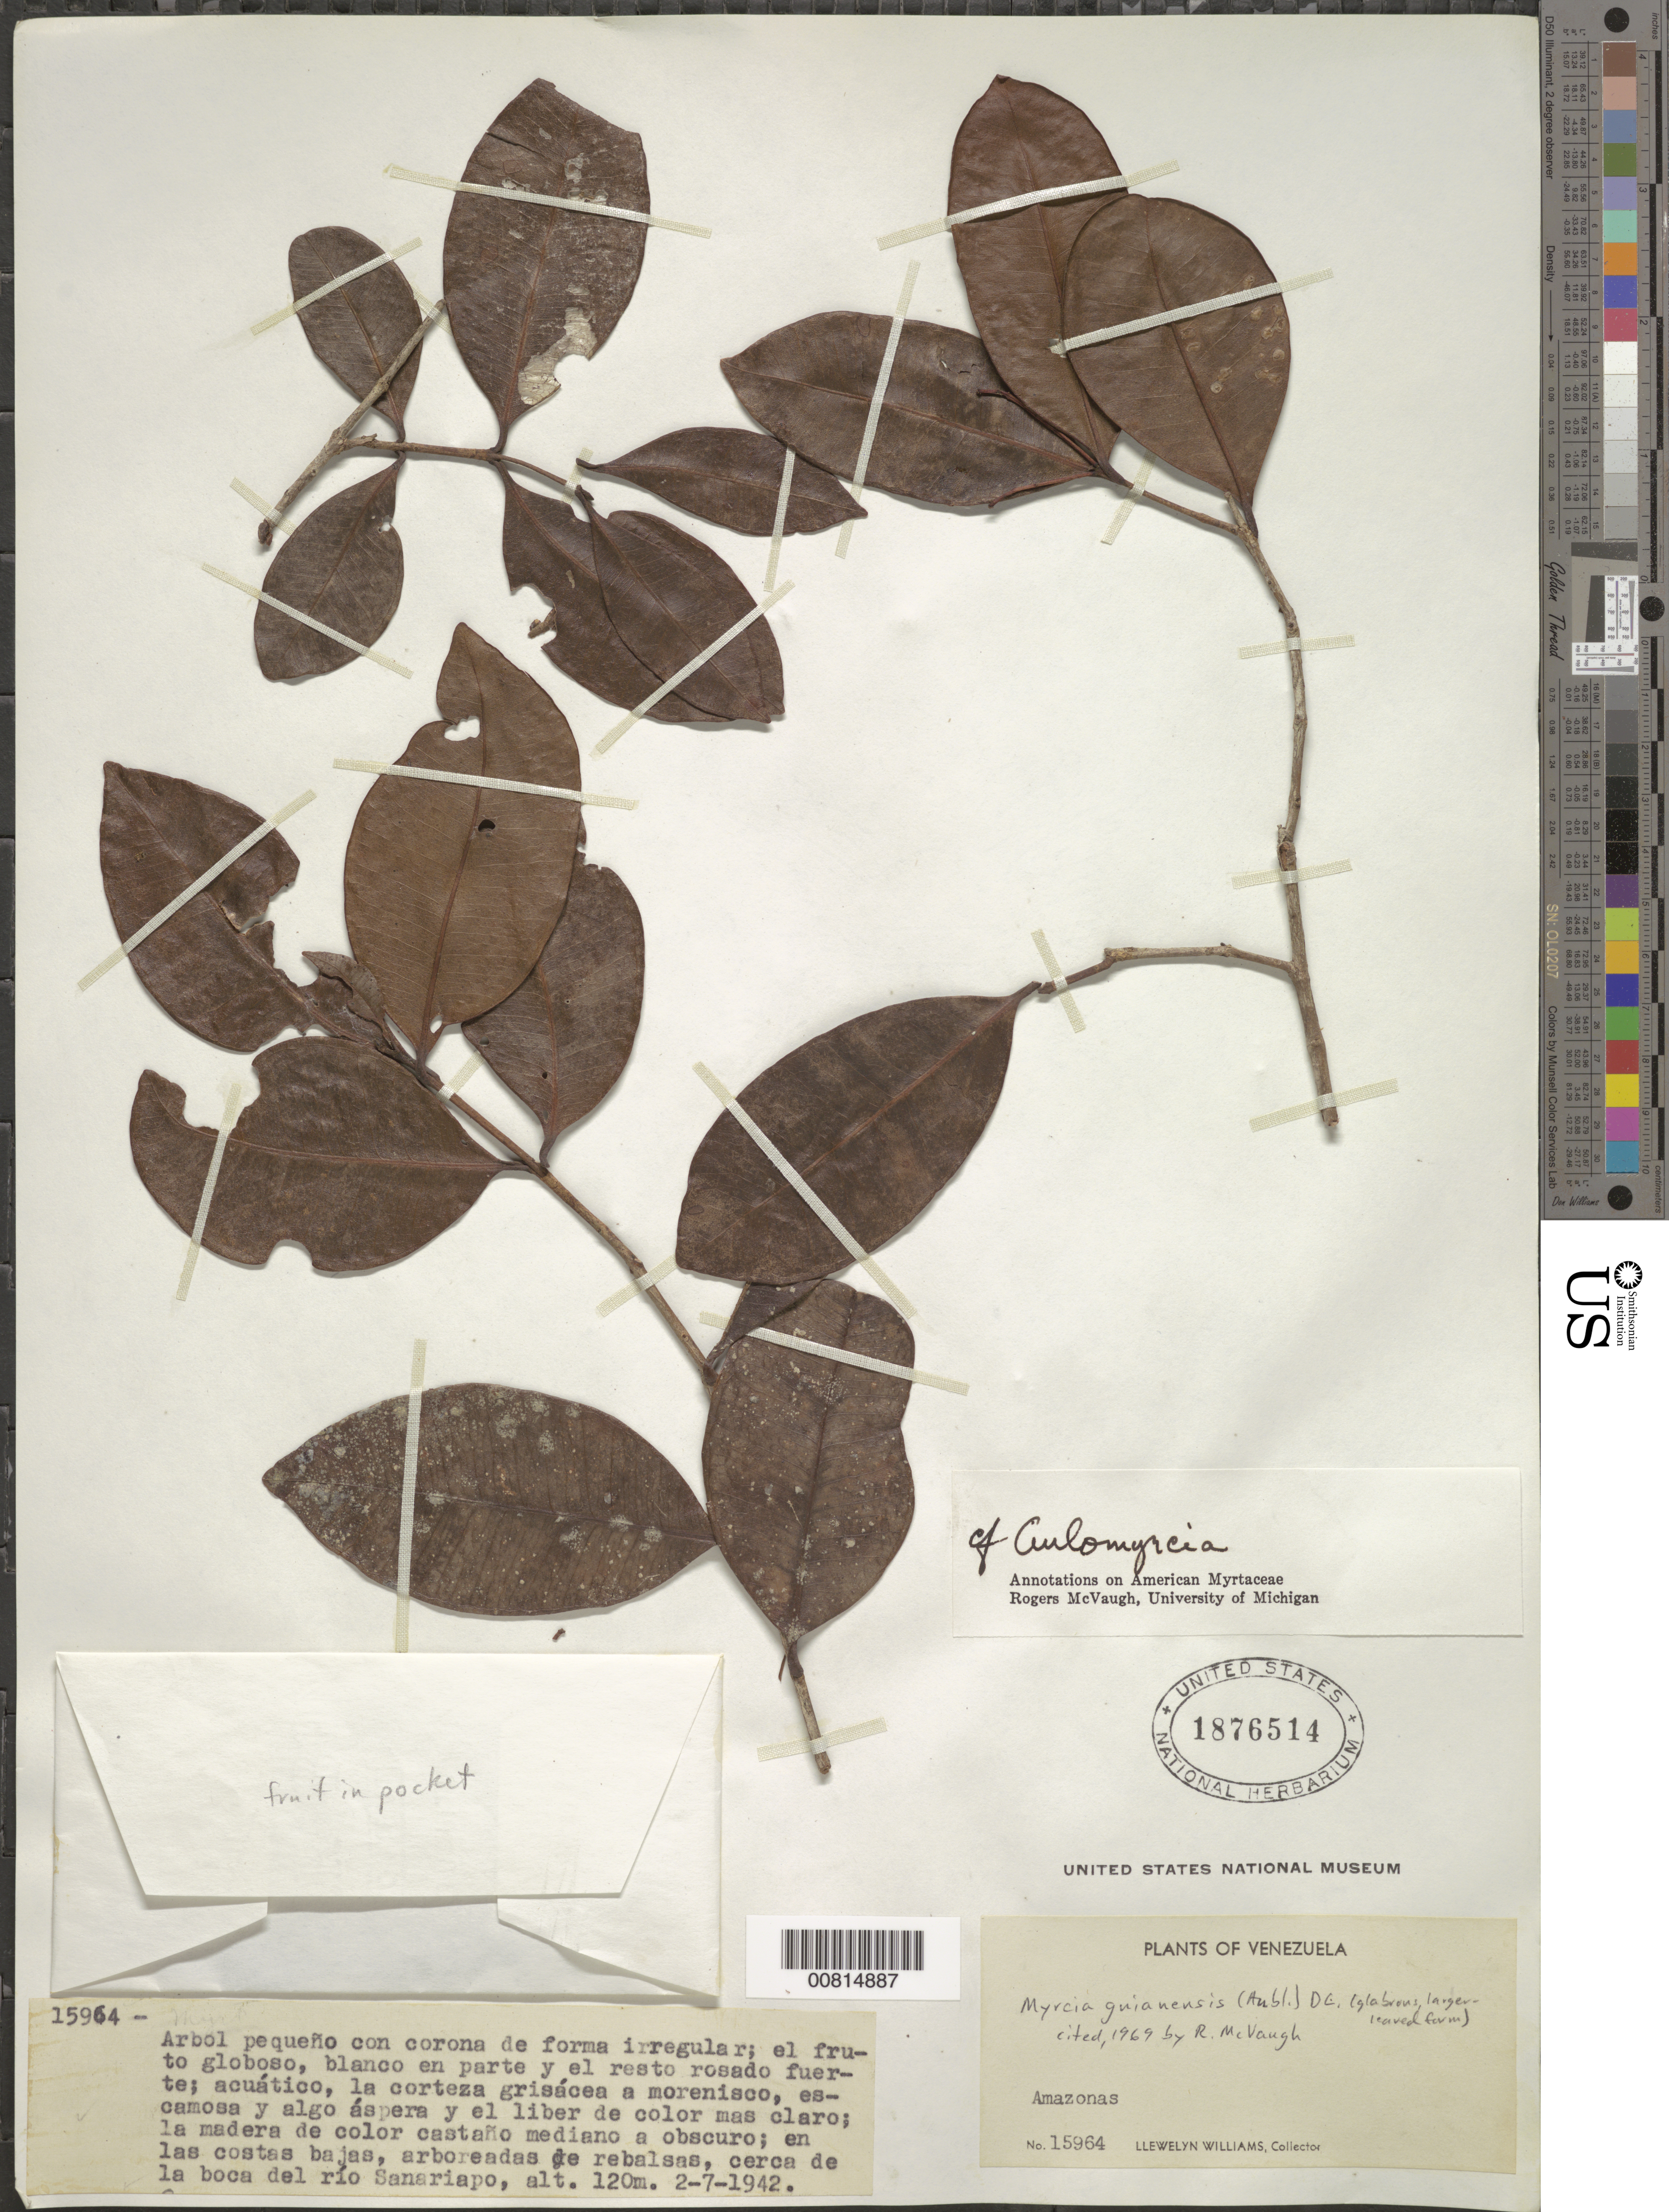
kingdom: Plantae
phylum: Tracheophyta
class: Magnoliopsida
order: Myrtales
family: Myrtaceae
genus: Myrcia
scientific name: Myrcia guianensis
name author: (Aubl.) DC.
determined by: McVaugh, R.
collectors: Ll. Williams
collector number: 15964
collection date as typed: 2-Jul-42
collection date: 1942-07-02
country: Venezuela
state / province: Amazonas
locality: Río Sanariapo, boca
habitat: Costas bajas, arboreadas rebalsas cerca de boca del rio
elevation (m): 120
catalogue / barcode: US 1876514